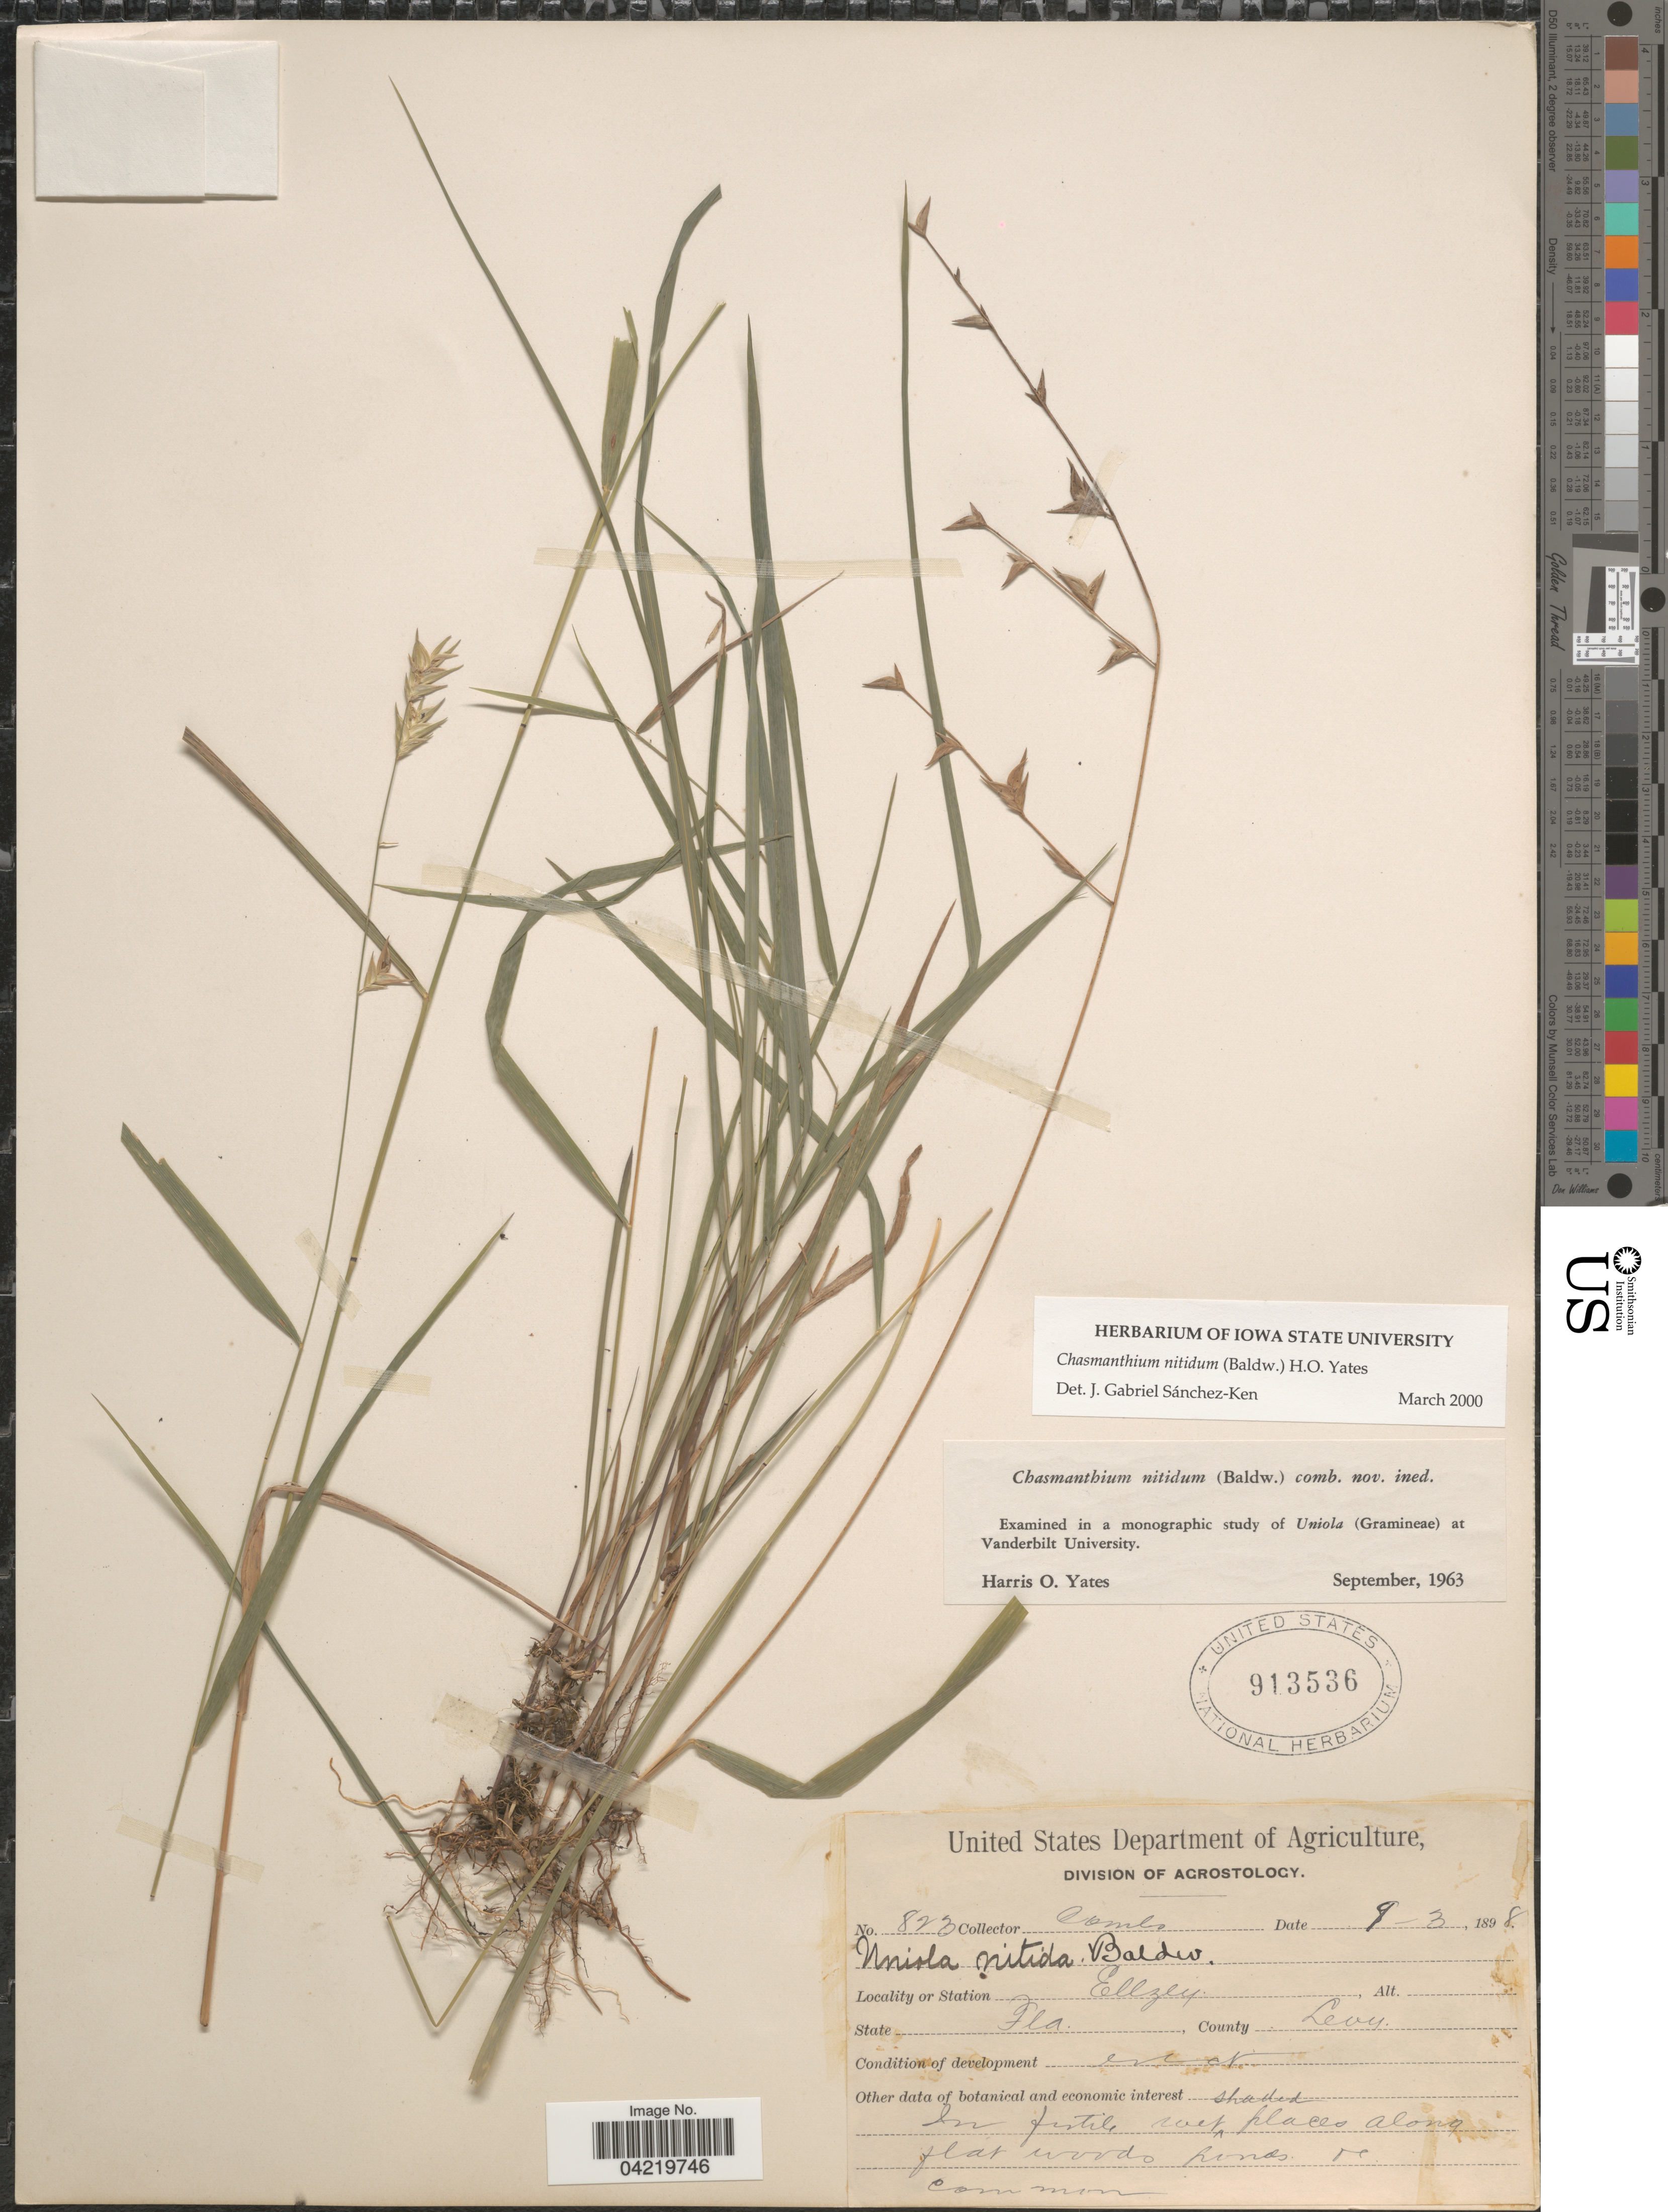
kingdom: Plantae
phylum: Tracheophyta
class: Liliopsida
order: Poales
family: Poaceae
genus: Chasmanthium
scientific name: Chasmanthium nitidum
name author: (Baldwin ex Elliott) H.O. Yates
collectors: -. Combs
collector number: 823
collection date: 1898-08-03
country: United States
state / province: Florida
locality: Ellzey. County Levy.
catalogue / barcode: US 913536